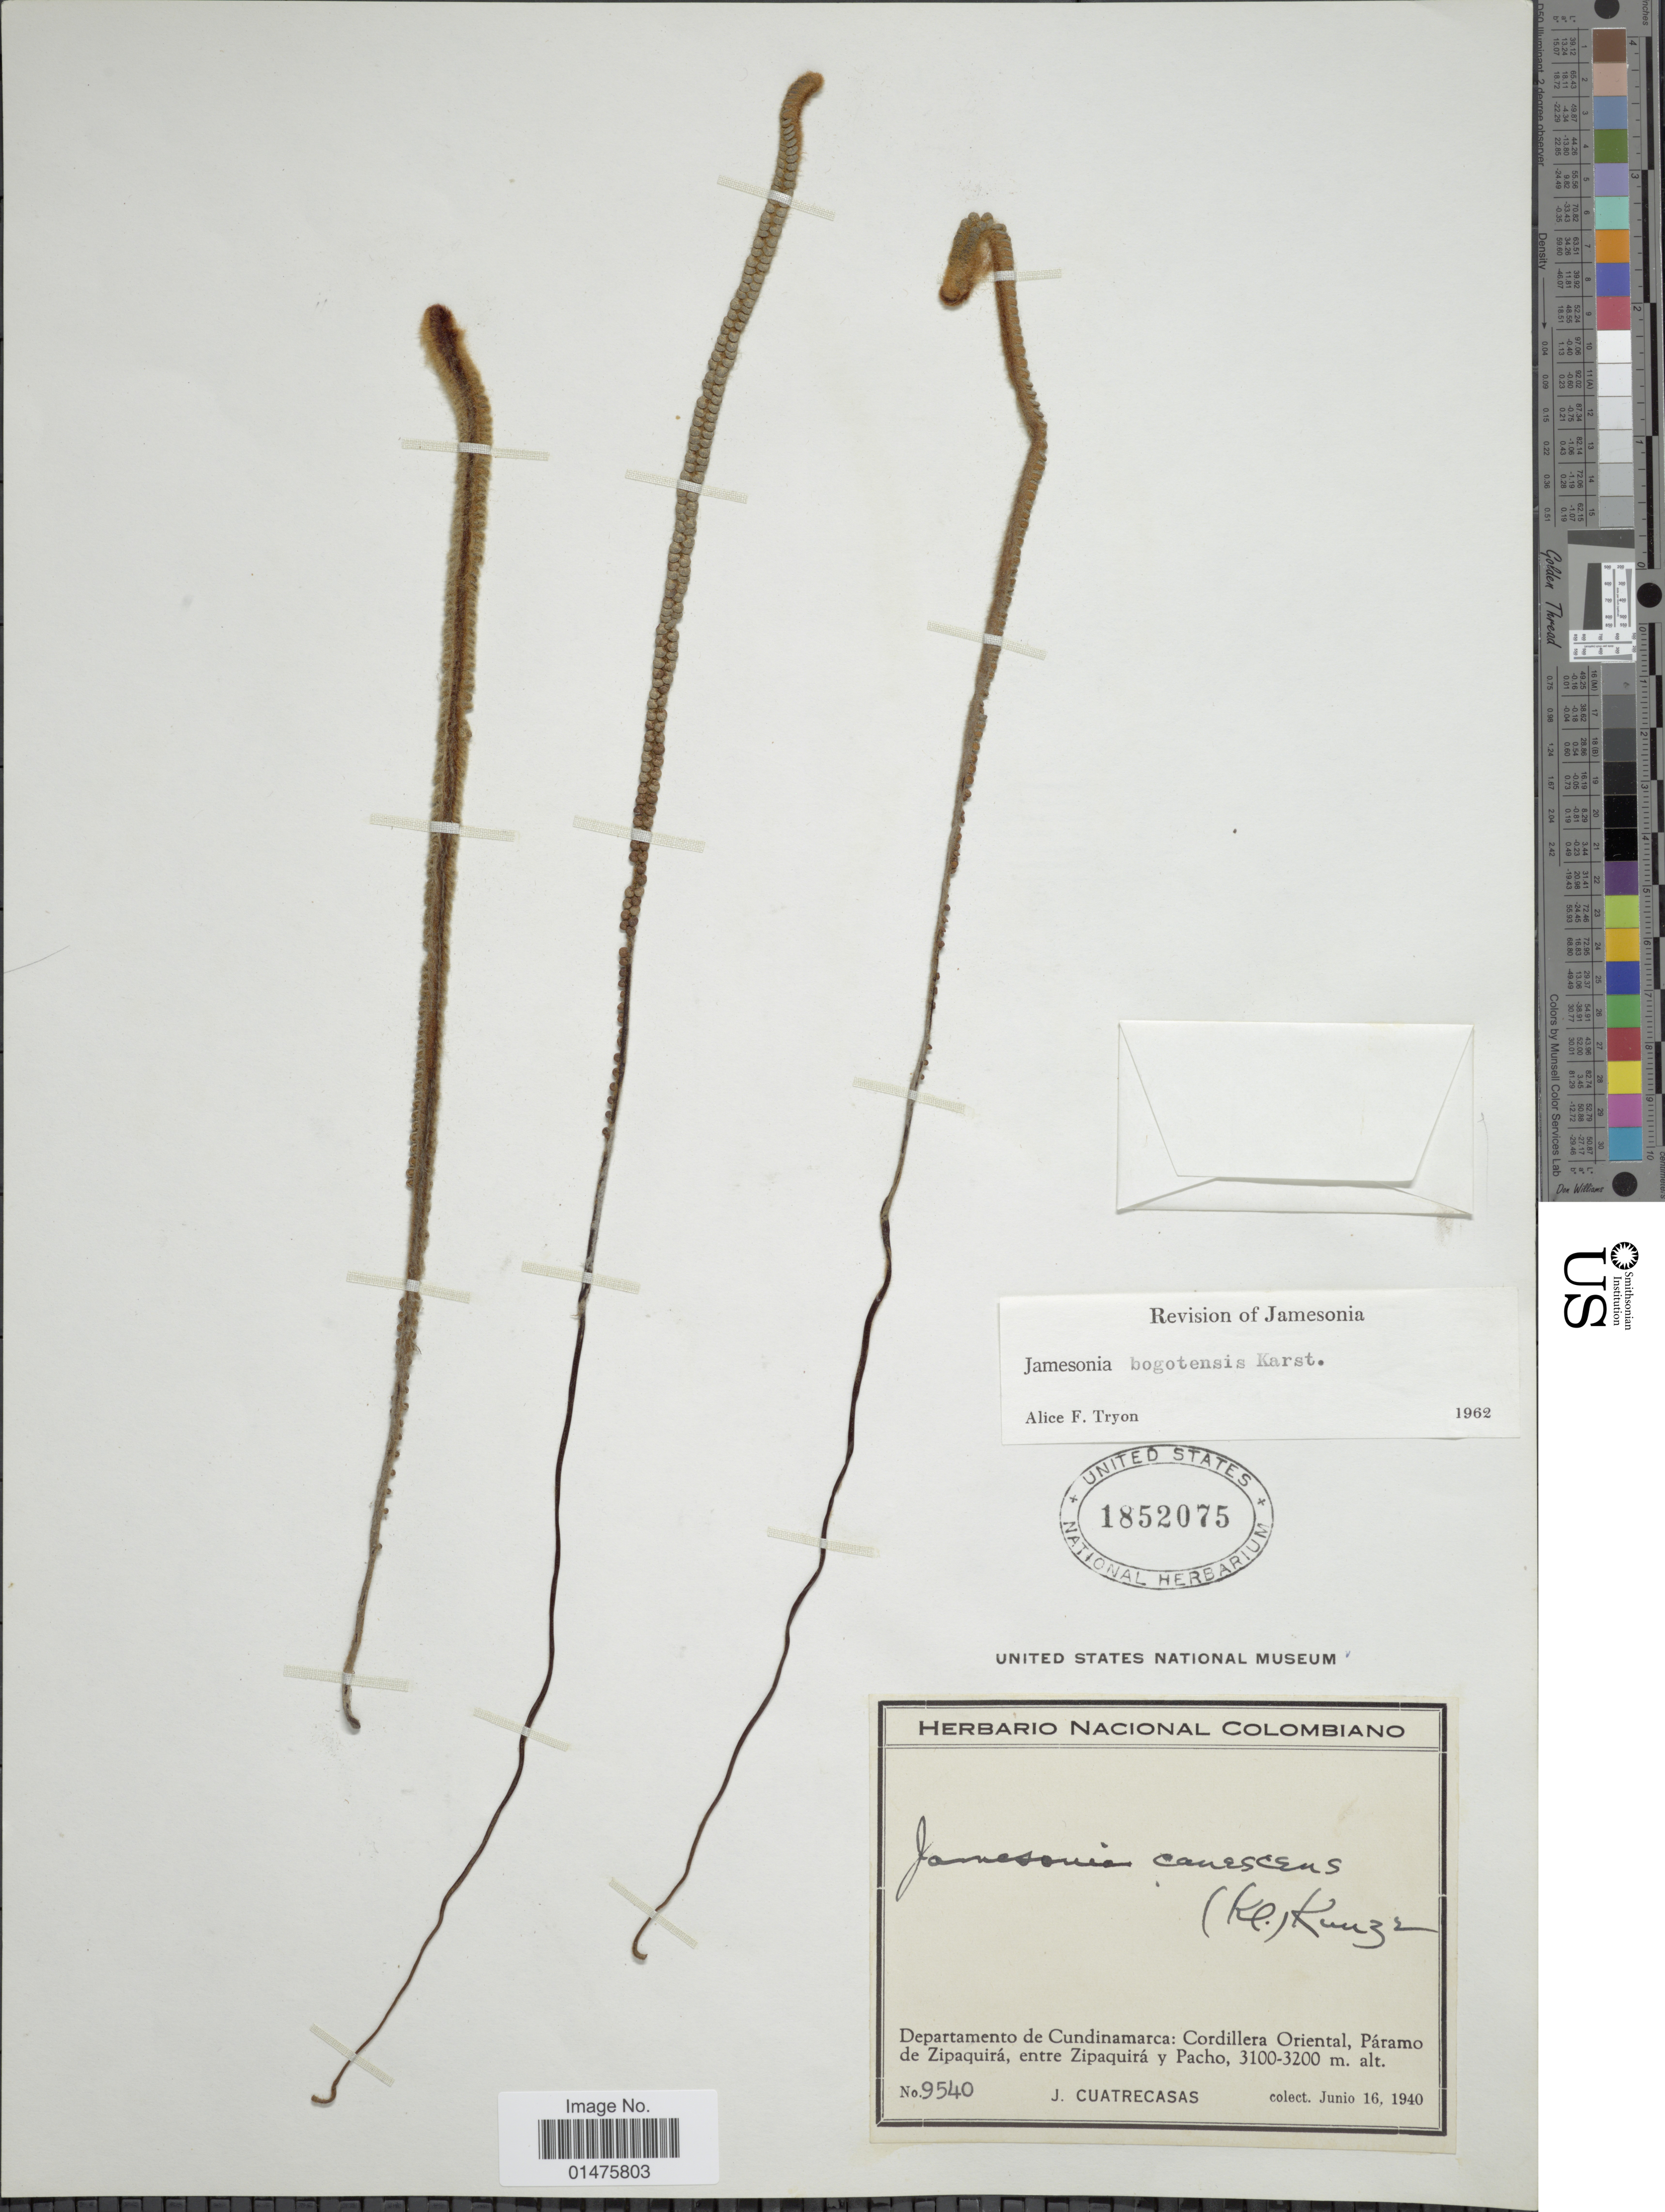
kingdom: Plantae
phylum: Tracheophyta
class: Polypodiopsida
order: Polypodiales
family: Pteridaceae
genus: Jamesonia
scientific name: Jamesonia bogotensis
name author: H. Karst.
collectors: J. Cuatrecasas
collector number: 9540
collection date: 1940-06-16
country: Colombia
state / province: Cundinamarca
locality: Departamento de Cundinamarca: Cordillera Oriental, Páramo de Zipaquirá, entre Zipaquirá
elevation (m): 3100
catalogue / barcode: US 1852075